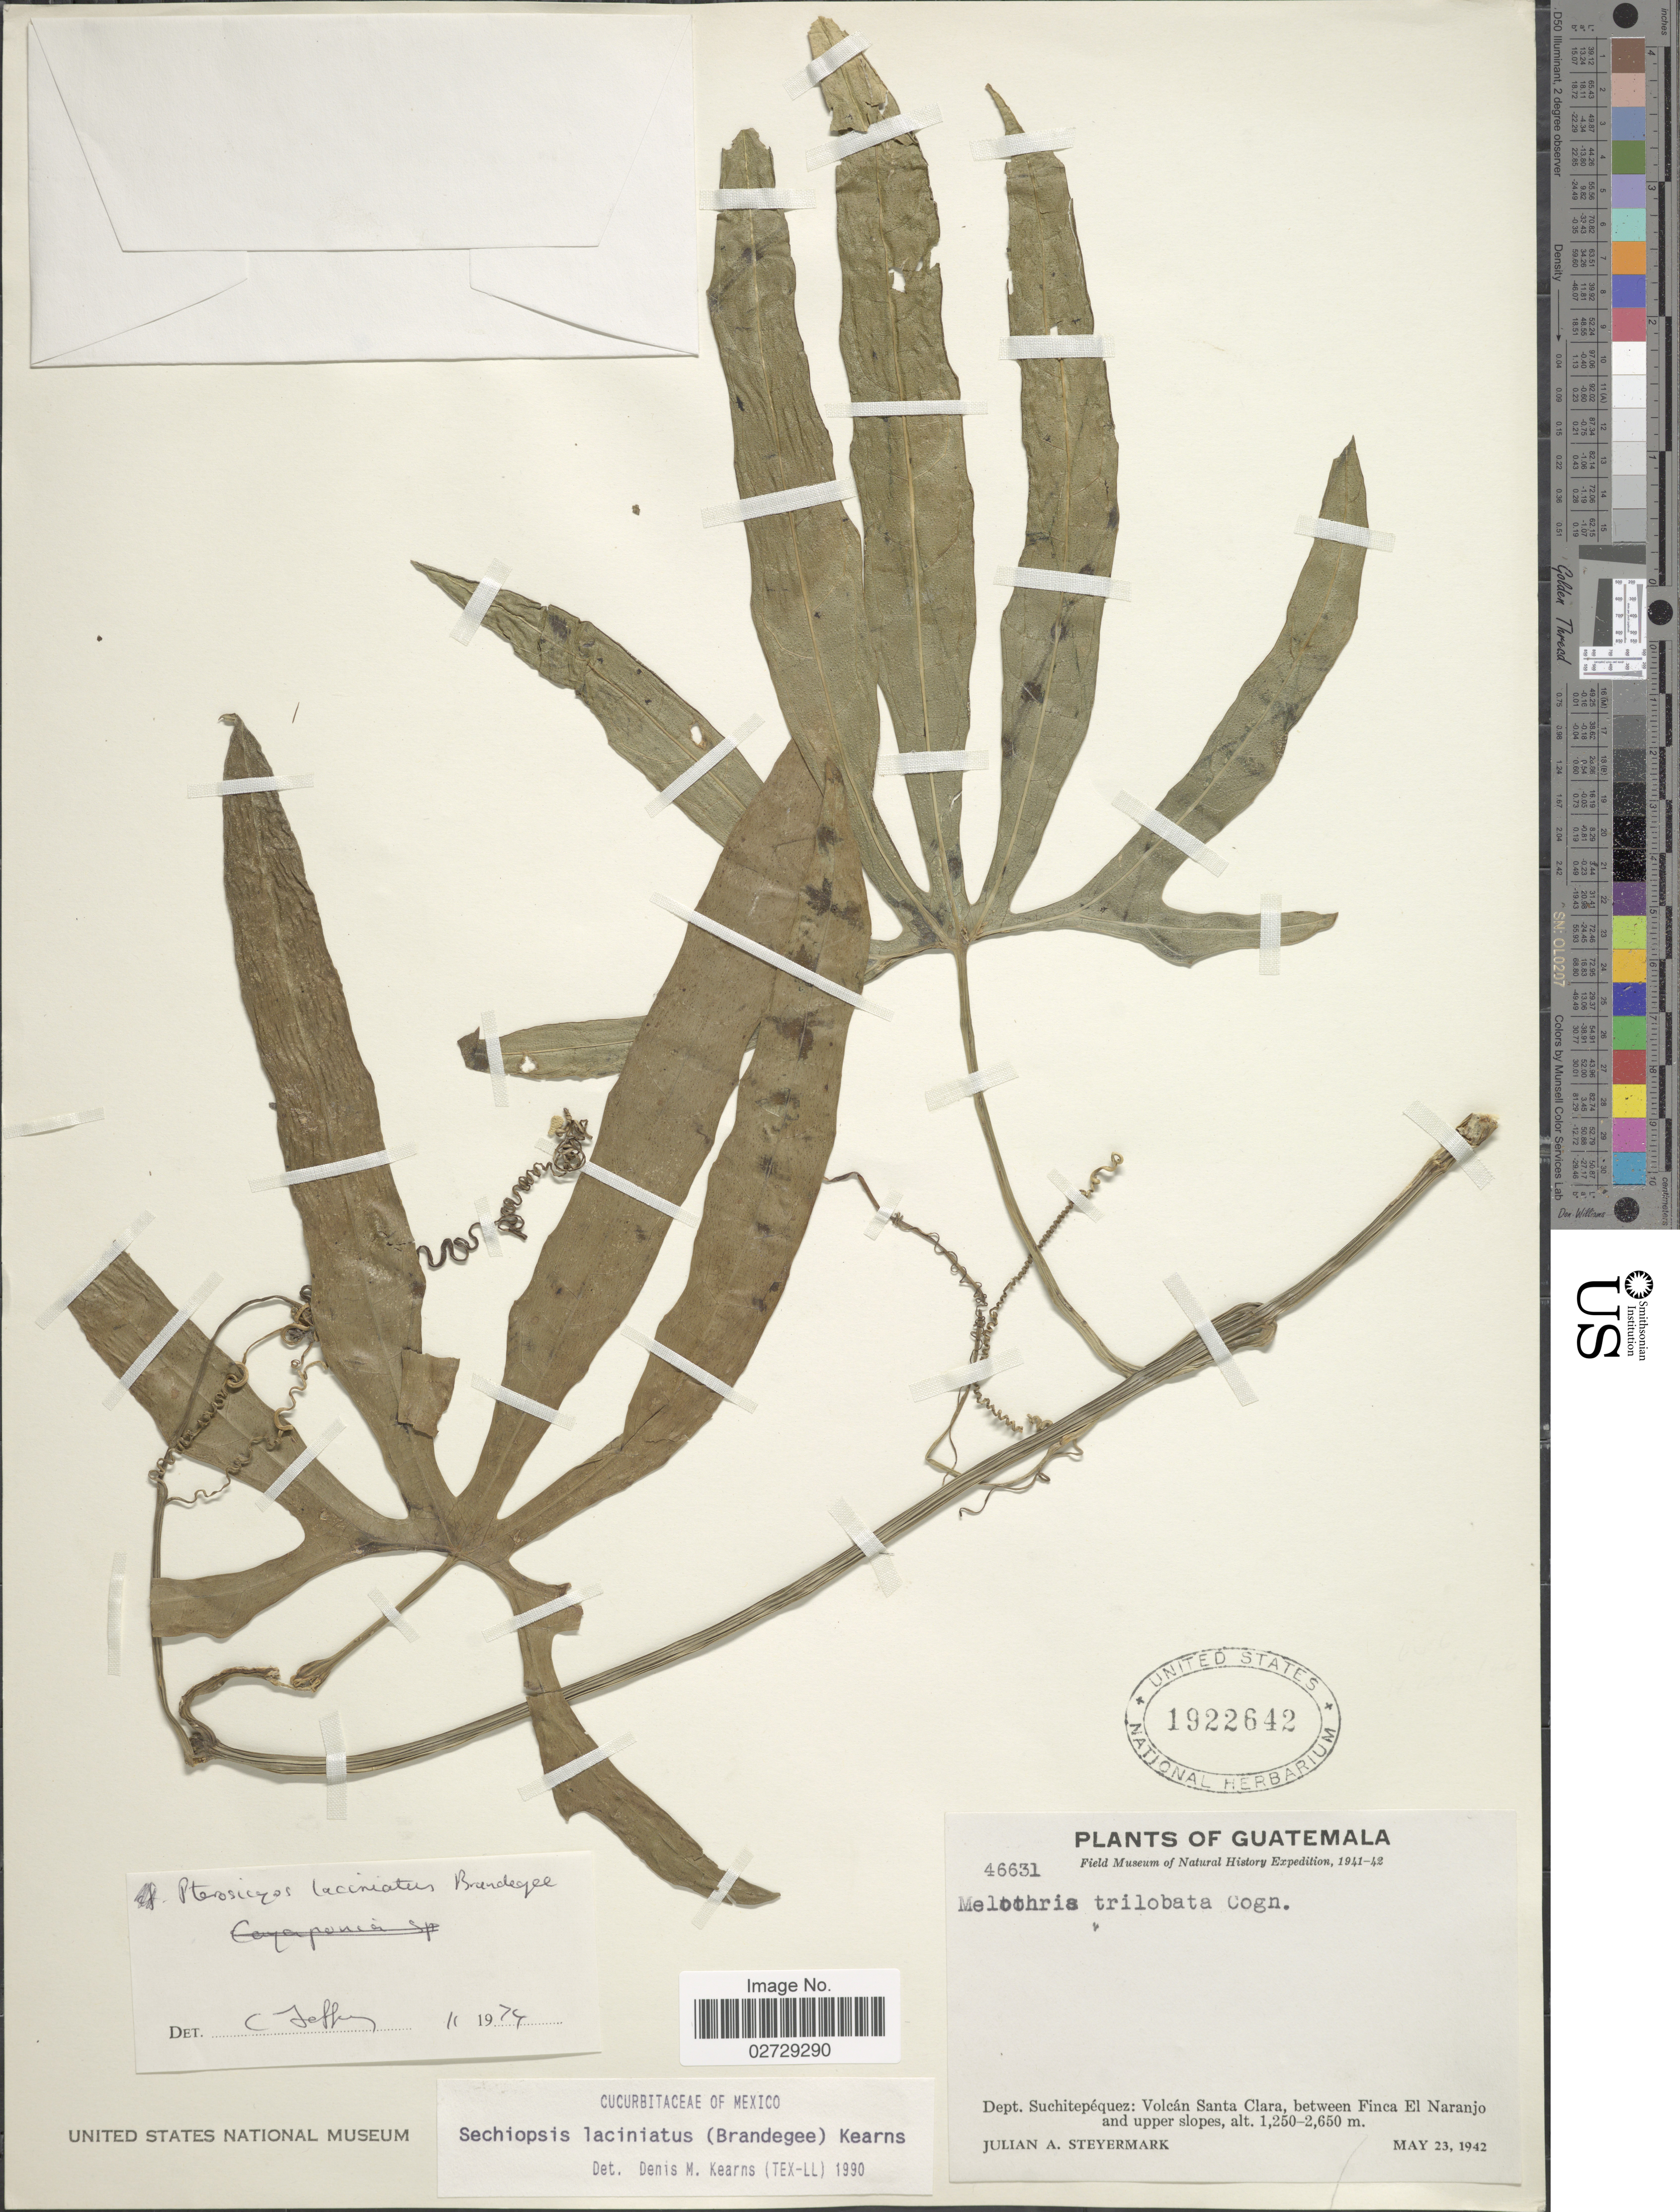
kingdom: Plantae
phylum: Tracheophyta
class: Magnoliopsida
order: Cucurbitales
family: Cucurbitaceae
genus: Sechiopsis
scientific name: Sechiopsis laciniata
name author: (Brandegee) Kearns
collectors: J. Steyermark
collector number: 46631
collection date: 1942-05-23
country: Guatemala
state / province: Suchitepéquez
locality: Dept. Suchitepequez: Volcan Santa Clara, between Finca El Naranjo and upper slopes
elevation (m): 1250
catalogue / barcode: US 1922642